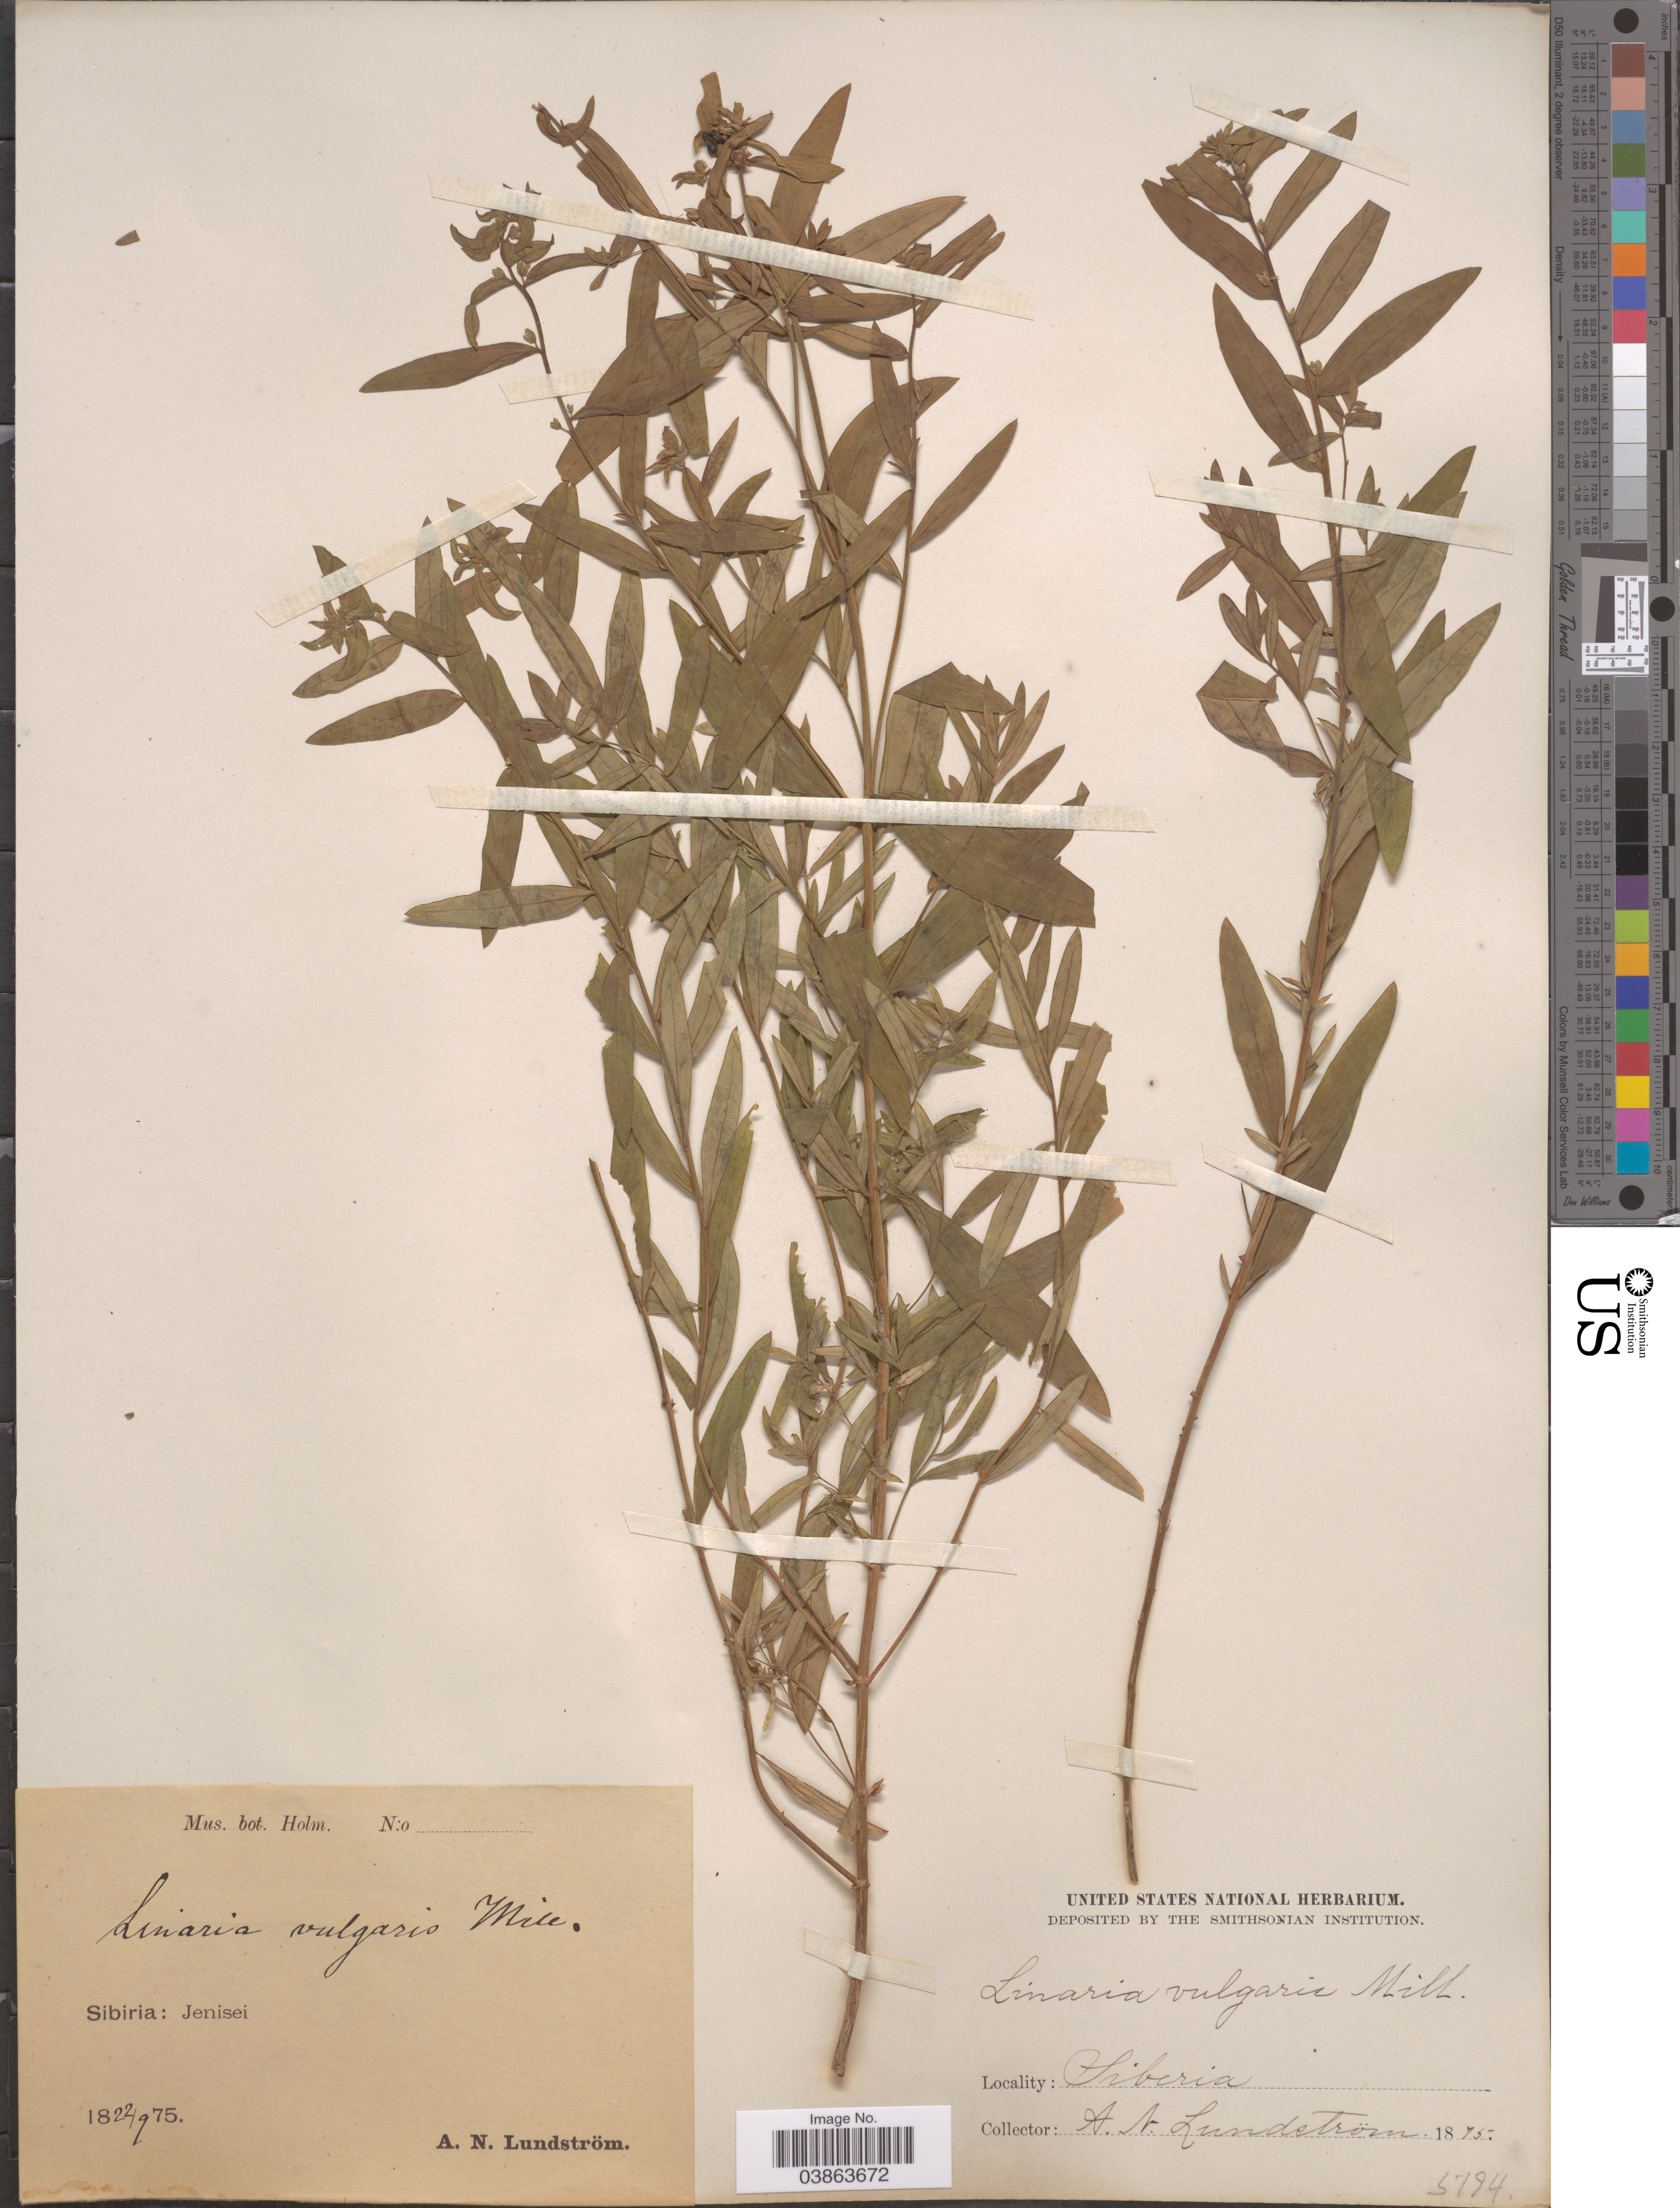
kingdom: Plantae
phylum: Tracheophyta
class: Magnoliopsida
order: Lamiales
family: Plantaginaceae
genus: Linaria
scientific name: Linaria vulgaris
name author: Mill.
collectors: A. N. Lundstrom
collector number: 5194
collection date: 1875-09-22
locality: Sibiria: Jenisei.